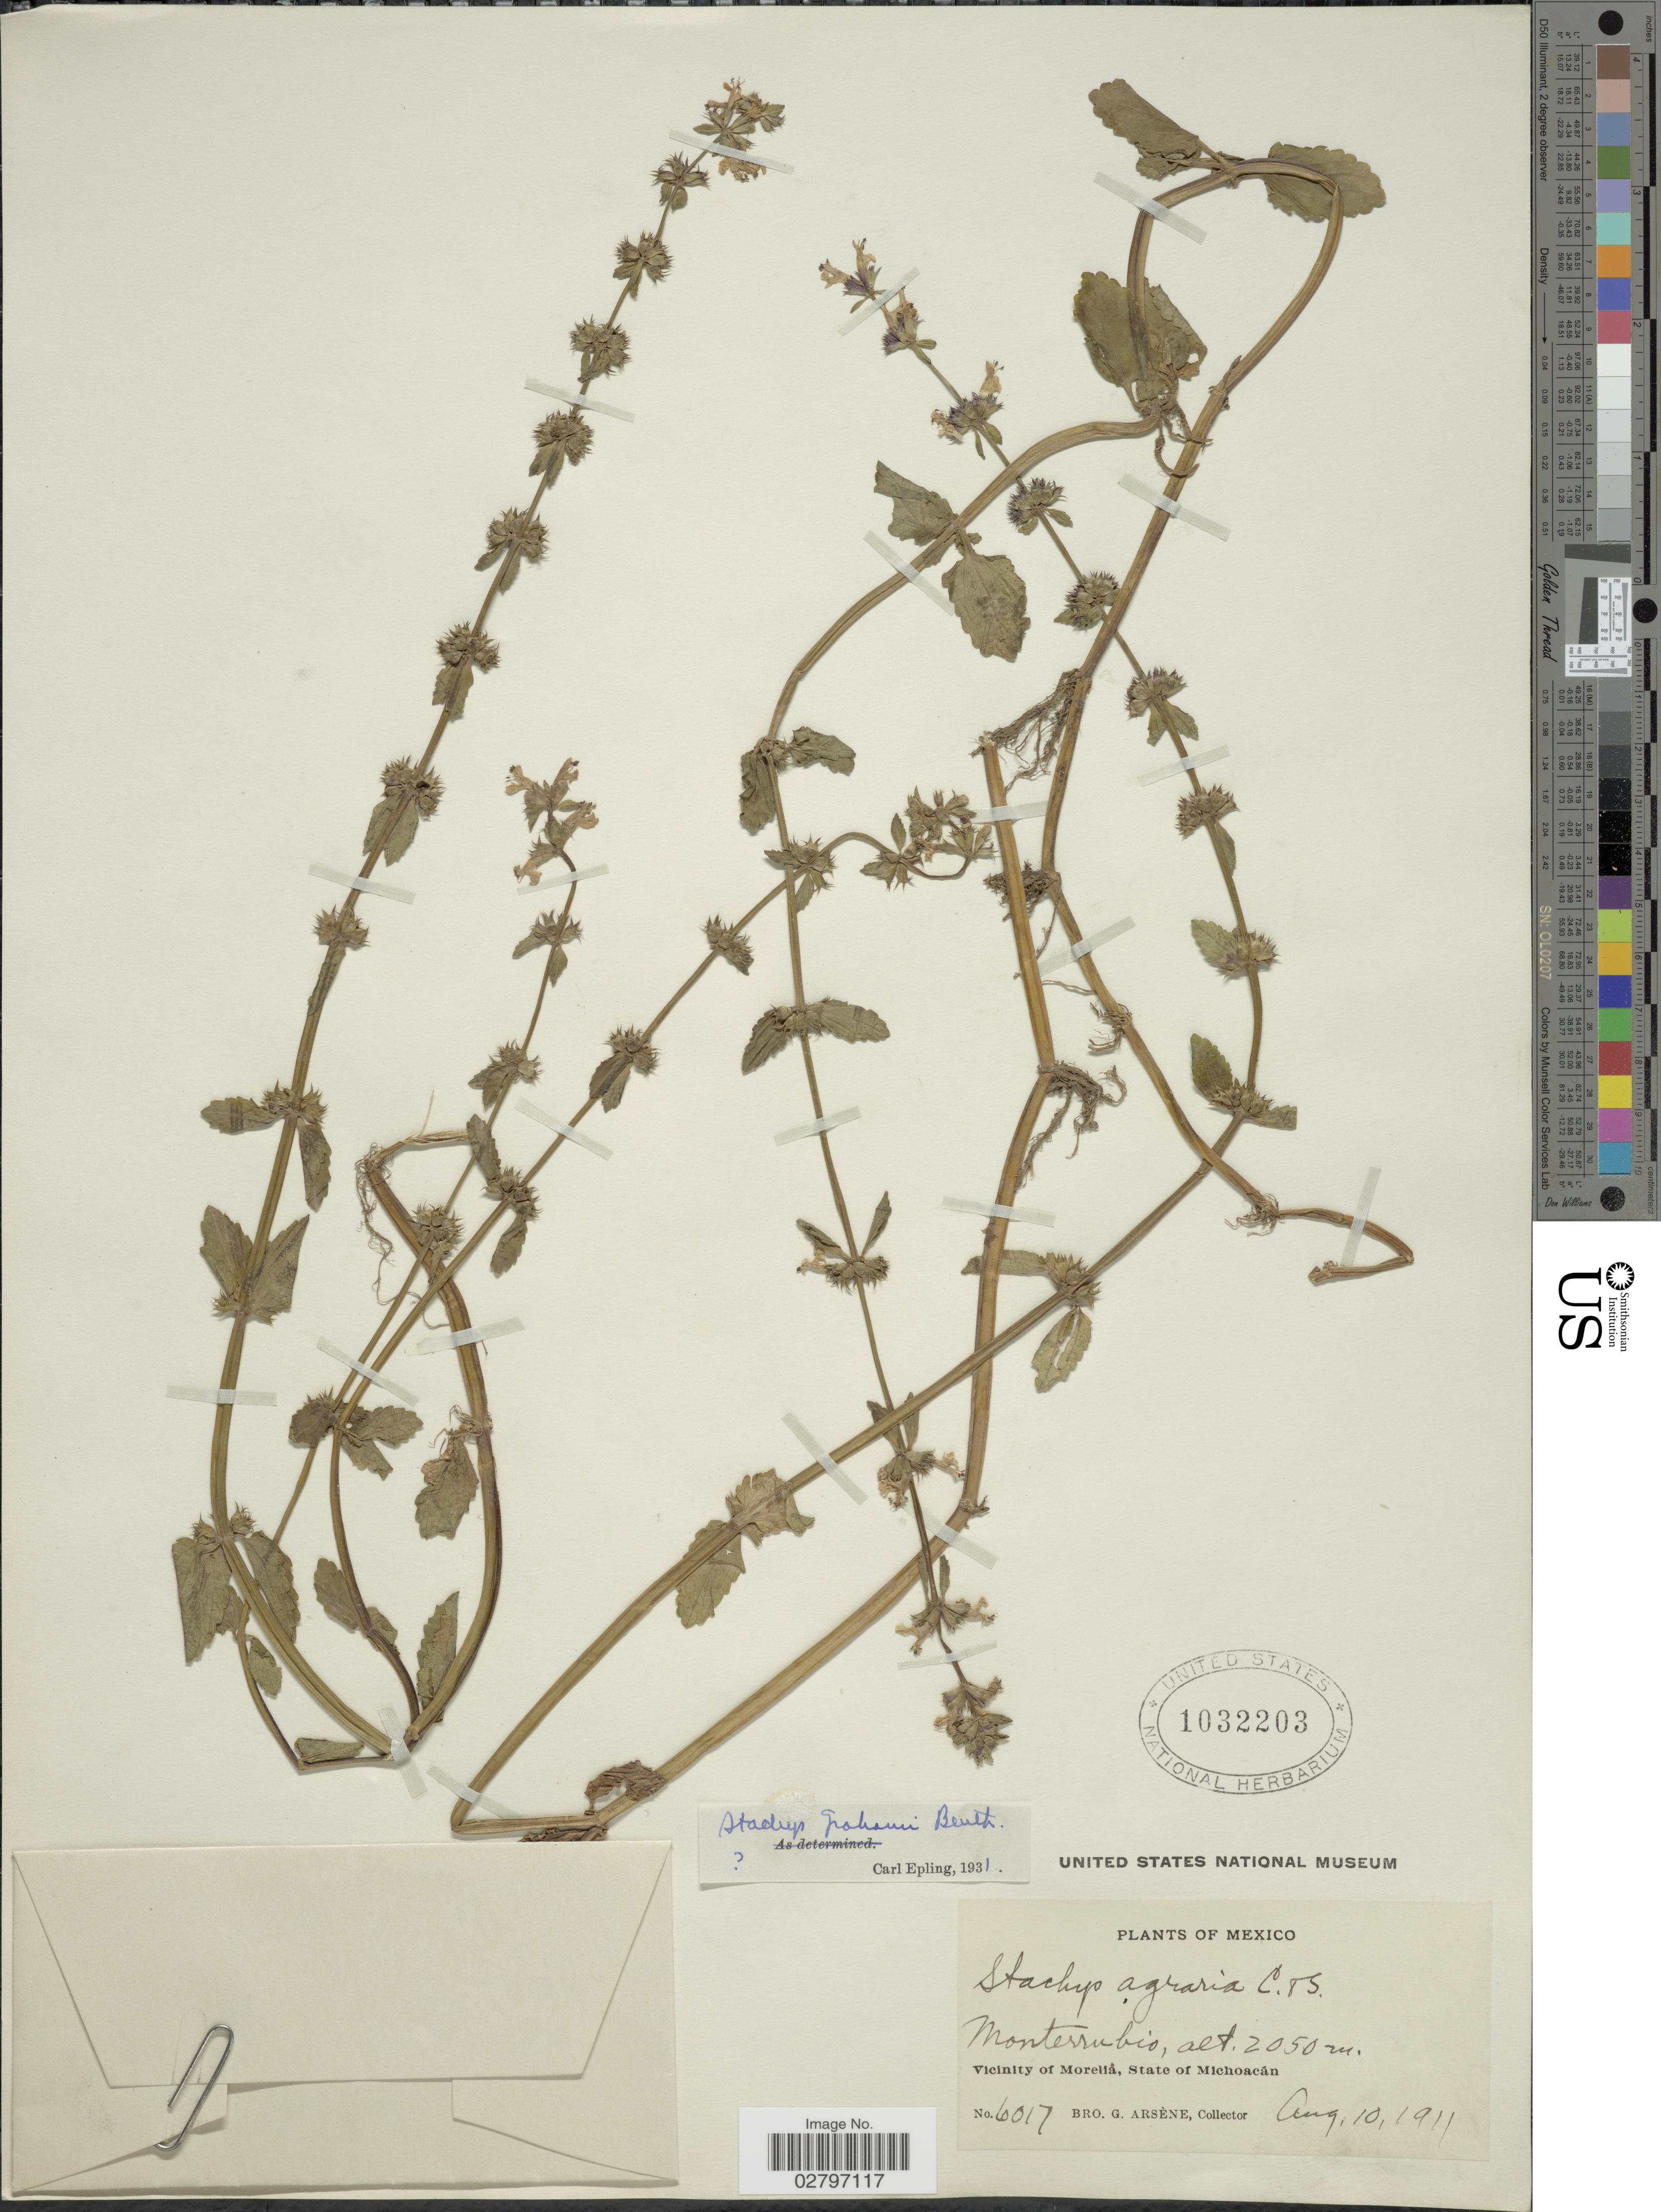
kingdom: Plantae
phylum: Tracheophyta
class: Magnoliopsida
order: Lamiales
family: Lamiaceae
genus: Stachys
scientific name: Stachys grahami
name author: Benth.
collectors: Bro. G. Arsène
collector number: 6017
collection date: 1911-08-10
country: Mexico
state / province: Michoacán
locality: Monterrubio. Vicinity of Morelia.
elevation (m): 2050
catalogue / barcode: US 1032203